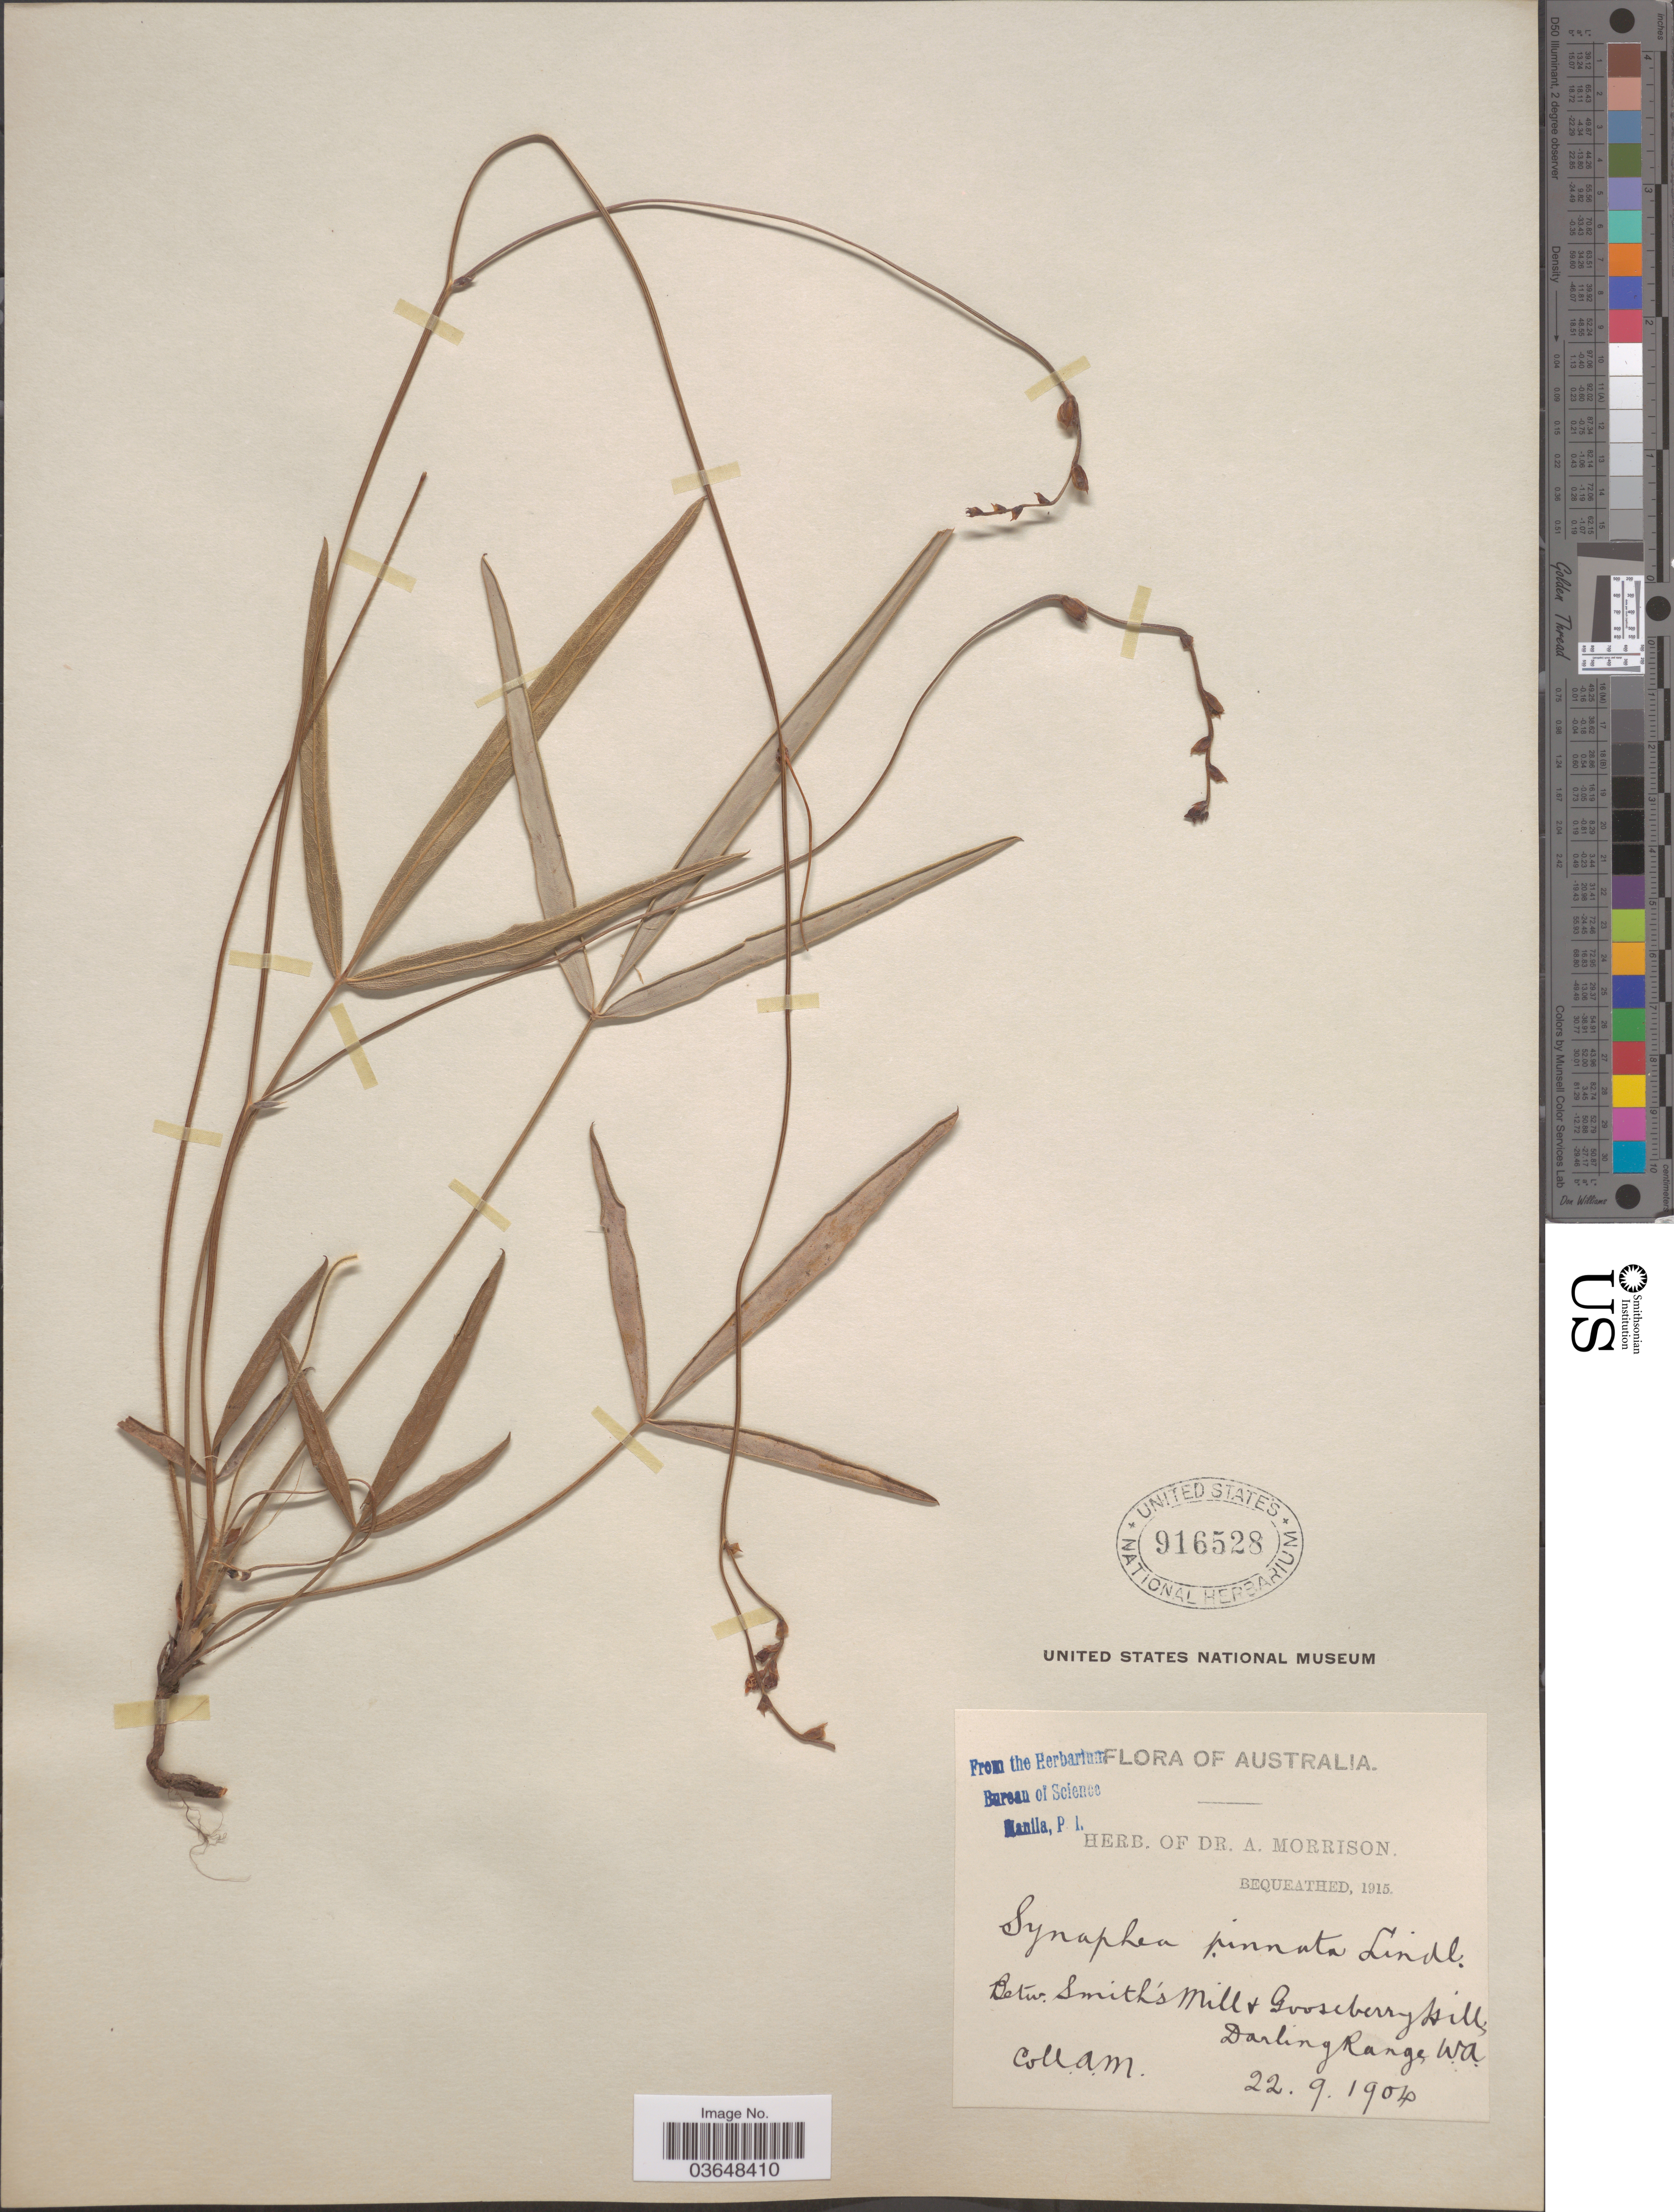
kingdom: Plantae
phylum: Tracheophyta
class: Magnoliopsida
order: Proteales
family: Proteaceae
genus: Synaphea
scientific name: Synaphea pinnata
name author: Lindl.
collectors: A. Morrison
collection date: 1904-09-22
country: Australia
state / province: Western Australia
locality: Betw. Smith's Mill & Gooseberry Hill, Darling Range.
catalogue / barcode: US 916528